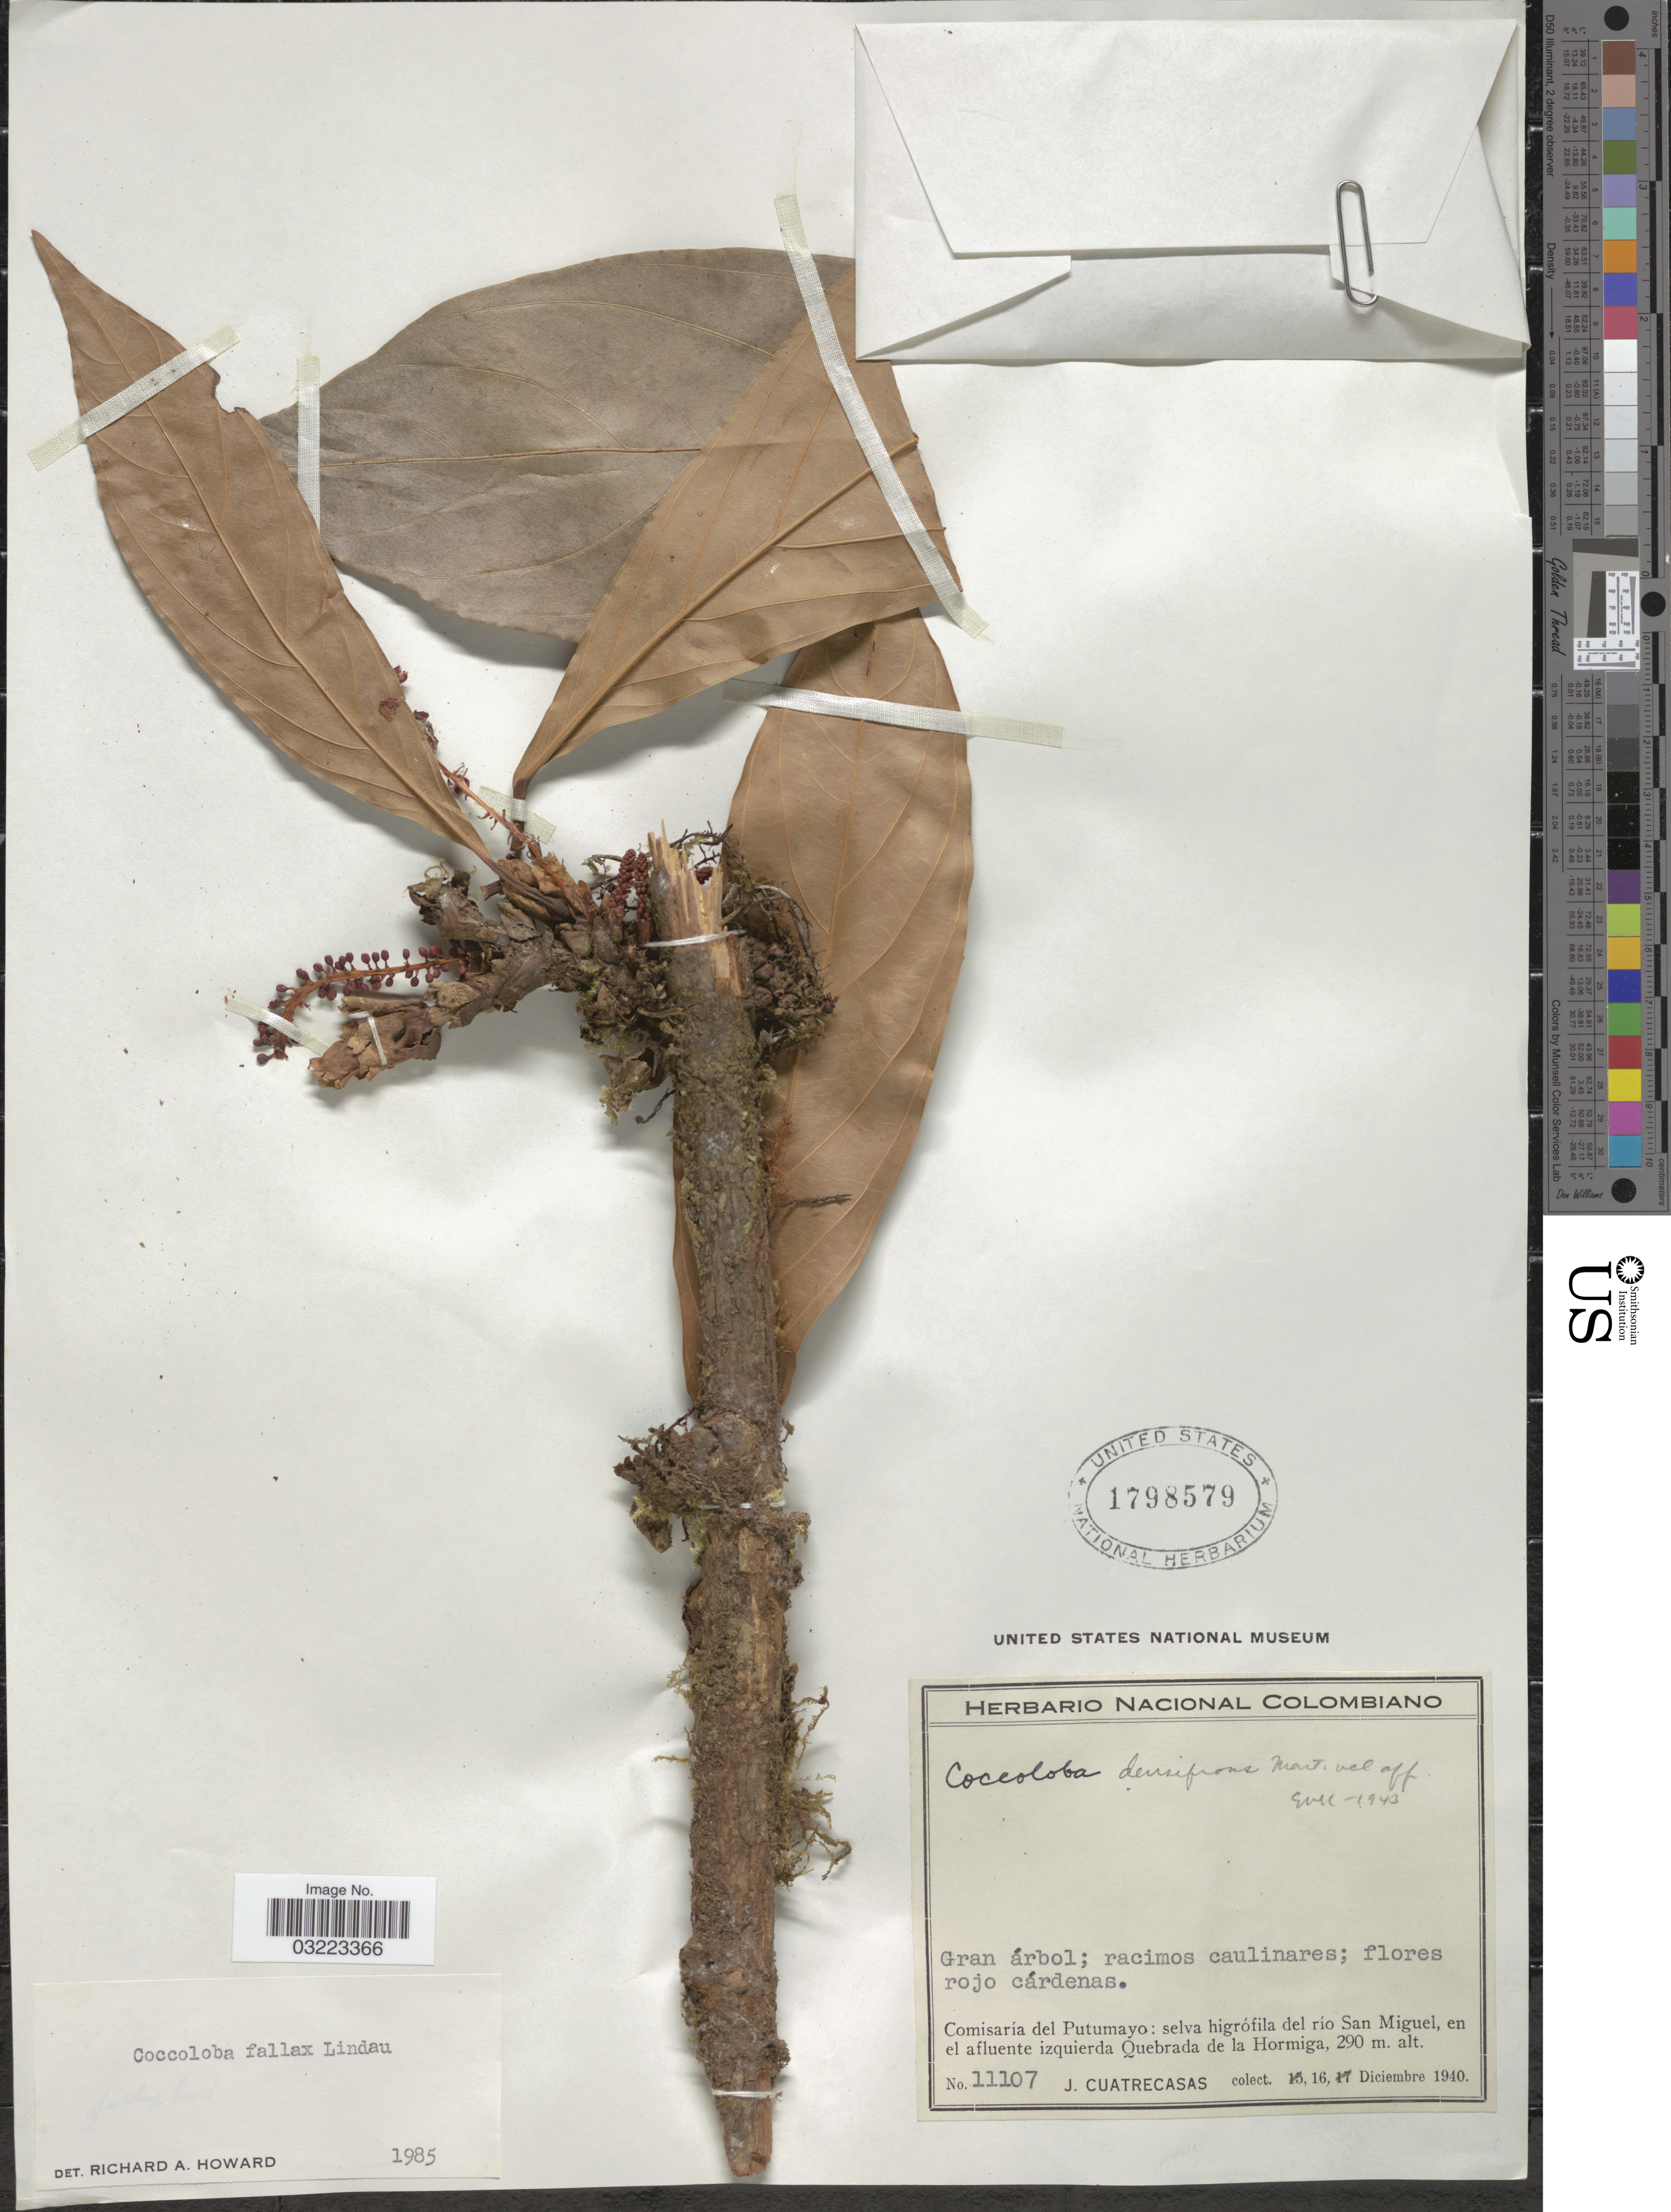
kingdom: Plantae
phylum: Tracheophyta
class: Magnoliopsida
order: Caryophyllales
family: Polygonaceae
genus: Coccoloba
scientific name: Coccoloba fallax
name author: Lindau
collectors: J. Cuatrecasas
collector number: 11107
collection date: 1940-12-16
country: Colombia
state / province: Putumayo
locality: Comisaría del Putumayo: selva higrófila del río San Miguel, en el afluente izquierda Quebrada de la Hormiga.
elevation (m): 290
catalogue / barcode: US 1798579